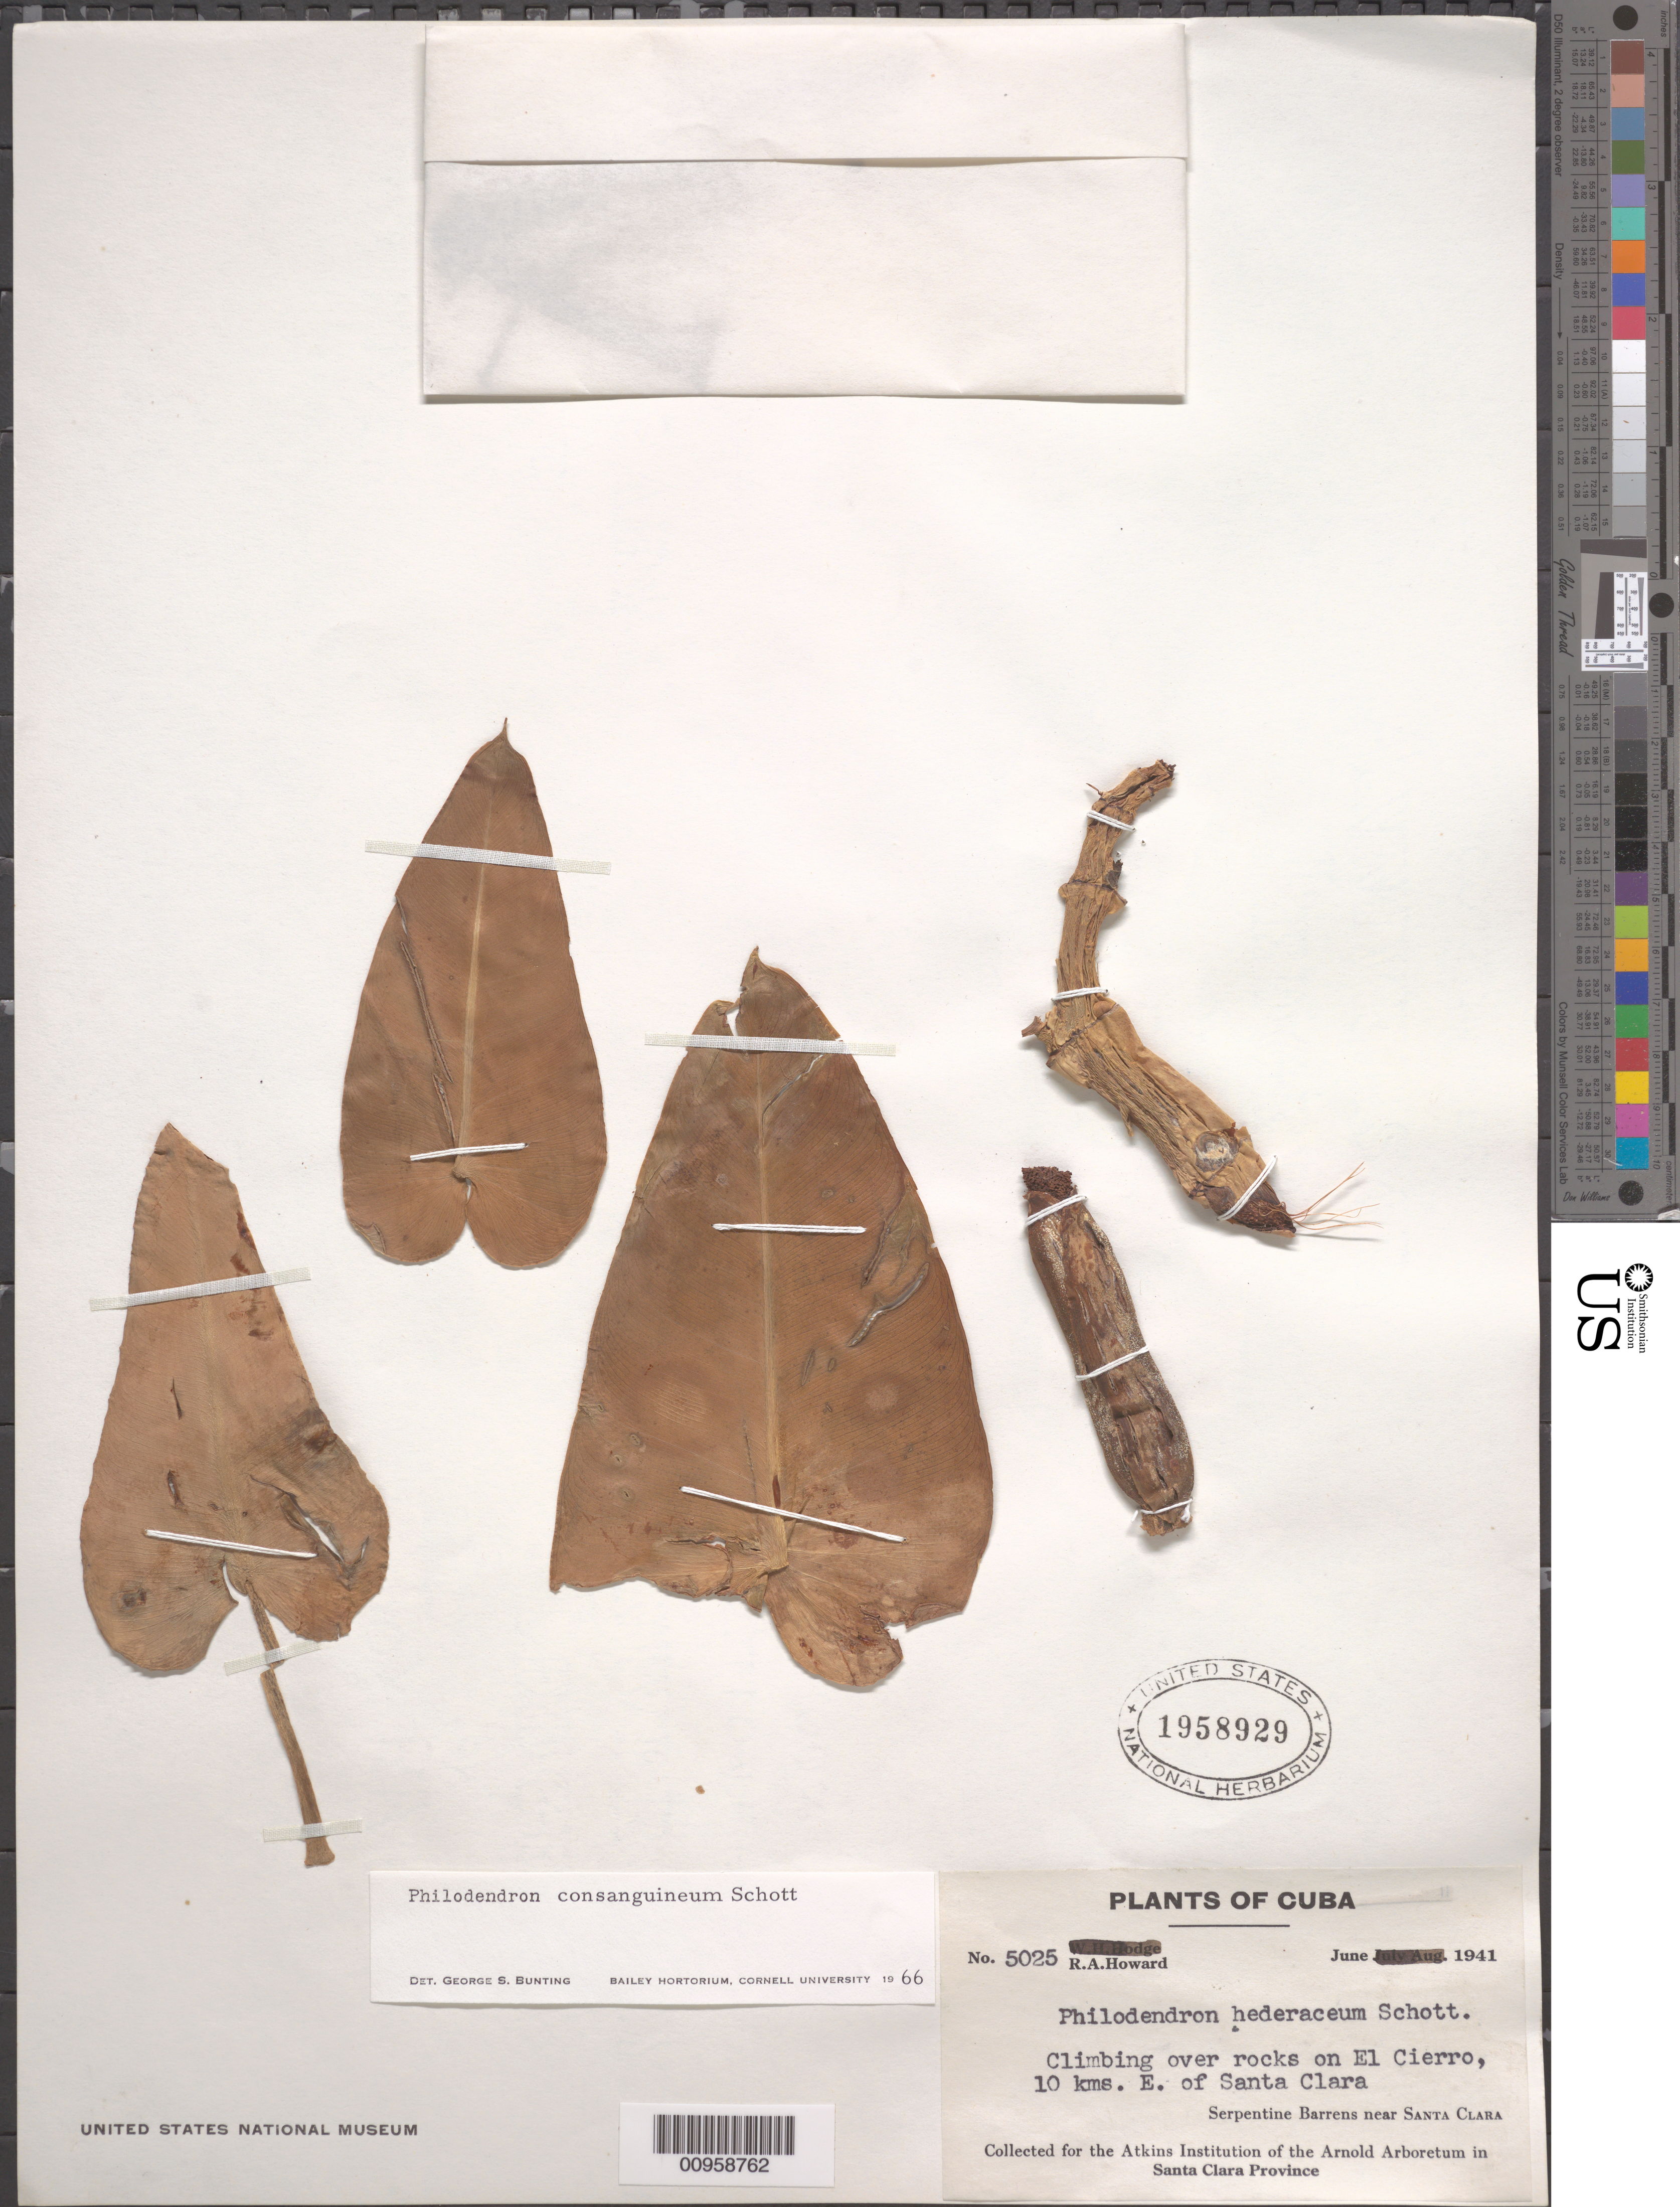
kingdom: Plantae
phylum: Tracheophyta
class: Liliopsida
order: Alismatales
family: Araceae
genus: Philodendron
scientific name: Philodendron consanguineum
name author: Schott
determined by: Bunting, G. S.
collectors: R. A. Howard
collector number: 5025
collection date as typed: Jun 1941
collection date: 1941-06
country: Cuba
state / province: Las Villas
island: Cuba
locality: On El Cierro, 10 kms E of Santa Clara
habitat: Climbing over rocks on serpentine barrens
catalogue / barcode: US 1958929